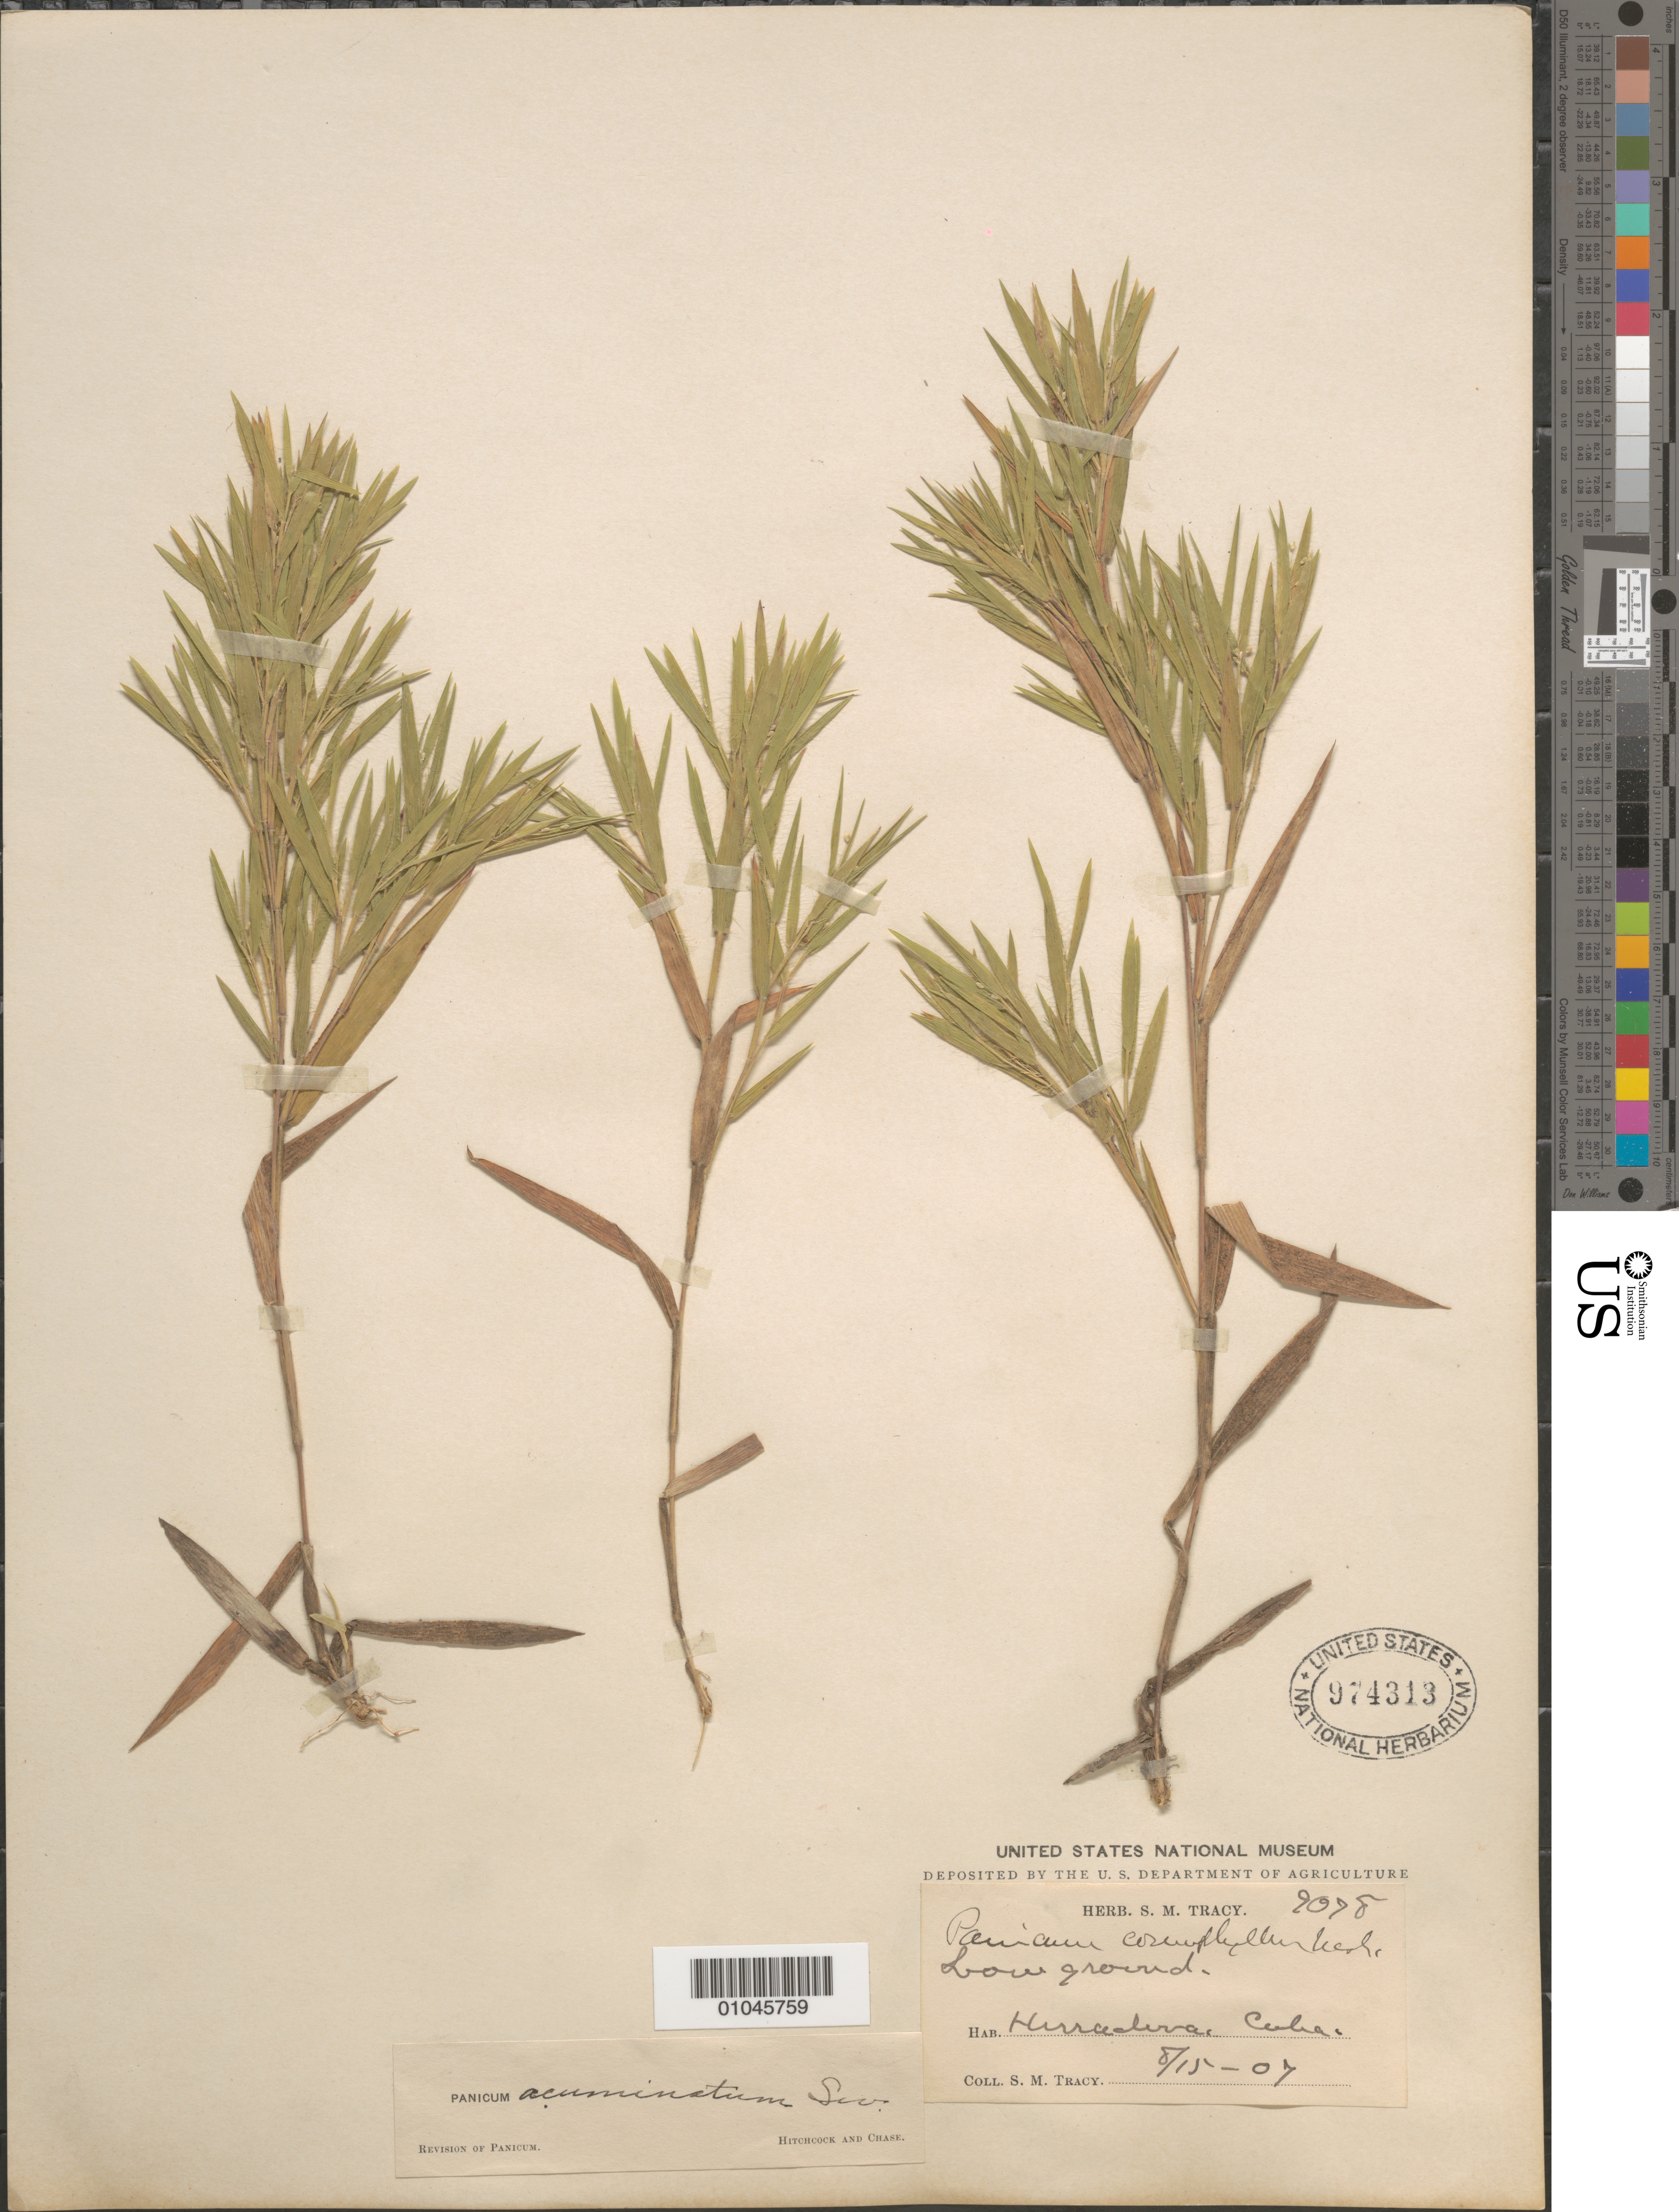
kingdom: Plantae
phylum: Tracheophyta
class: Liliopsida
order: Poales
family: Poaceae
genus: Panicum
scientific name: Panicum acuminatum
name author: Sw.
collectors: S. M. Tracy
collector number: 9078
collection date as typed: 15 Aug 1907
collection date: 1907-08-15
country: Cuba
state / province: Ciego de Ávila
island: Cuba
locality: Harradura Low ground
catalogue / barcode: US 974313